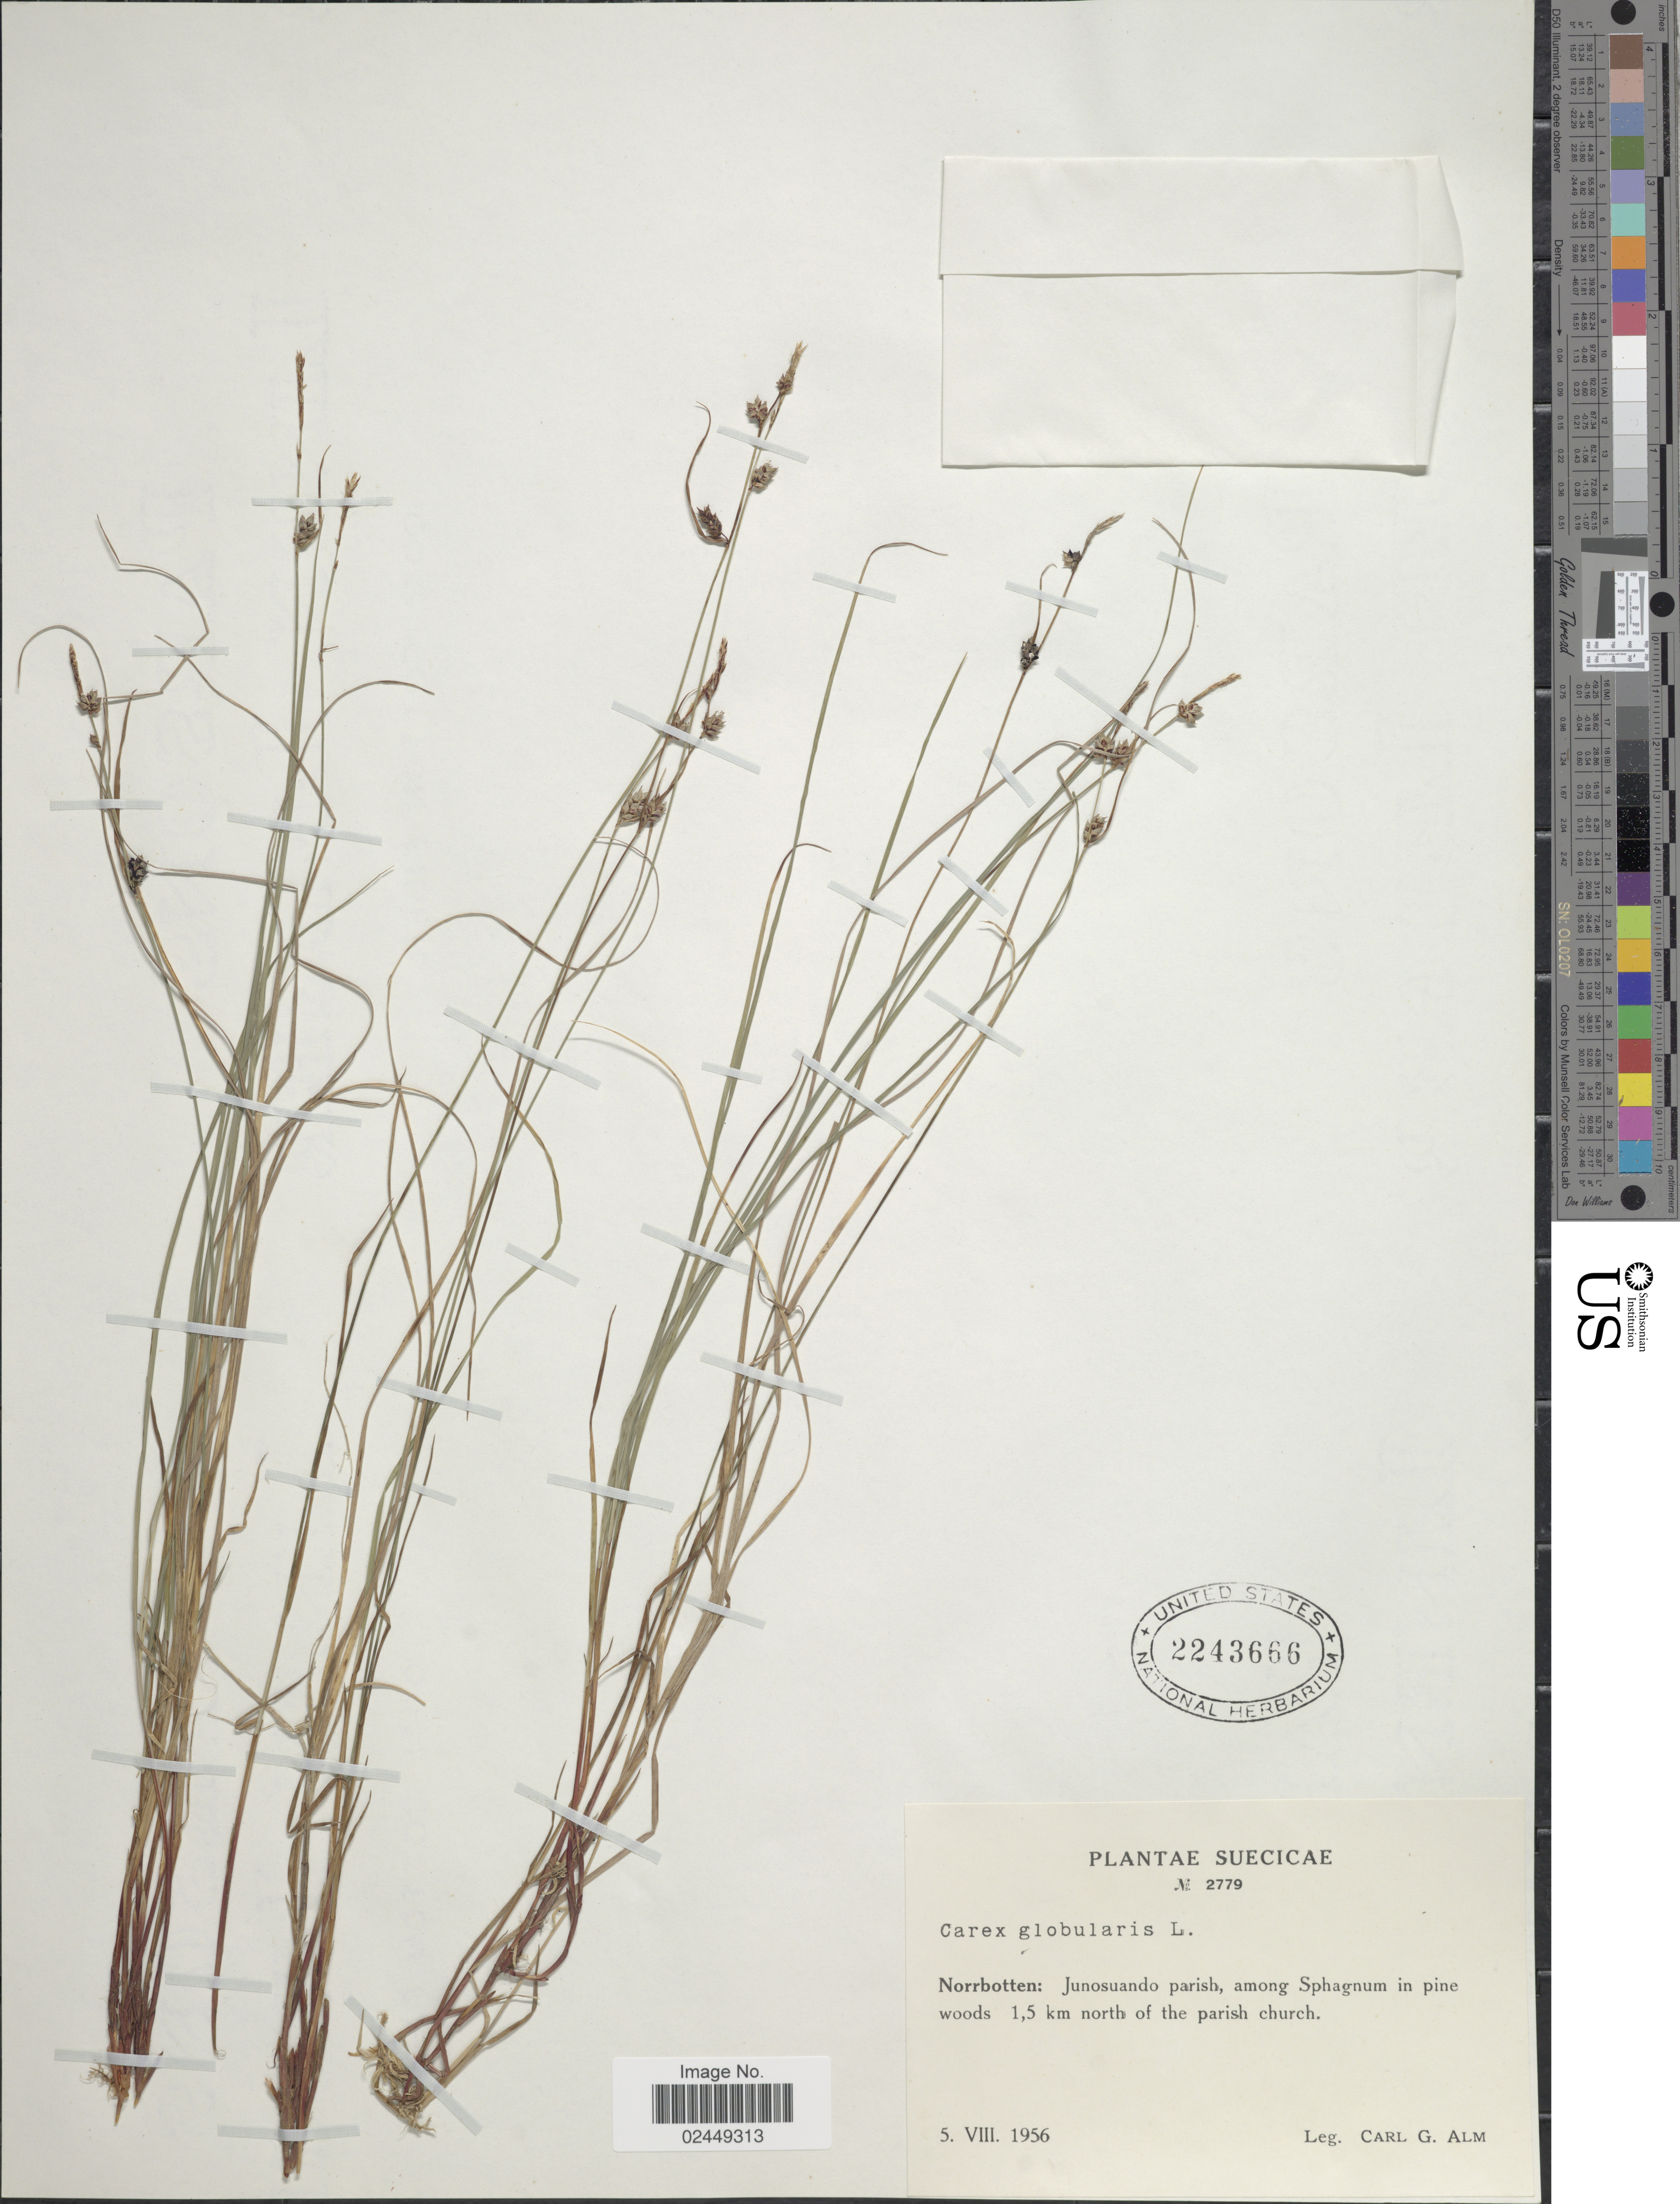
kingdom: Plantae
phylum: Tracheophyta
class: Liliopsida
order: Poales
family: Cyperaceae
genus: Carex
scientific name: Carex globularis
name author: L.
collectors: C. G. Alm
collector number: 2779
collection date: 1956-07-05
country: Sweden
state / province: Norrbotten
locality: Junosuando parsih, amoing Sphagnum in pine woods, 1,5 km north of the parish church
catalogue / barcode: US 2243666